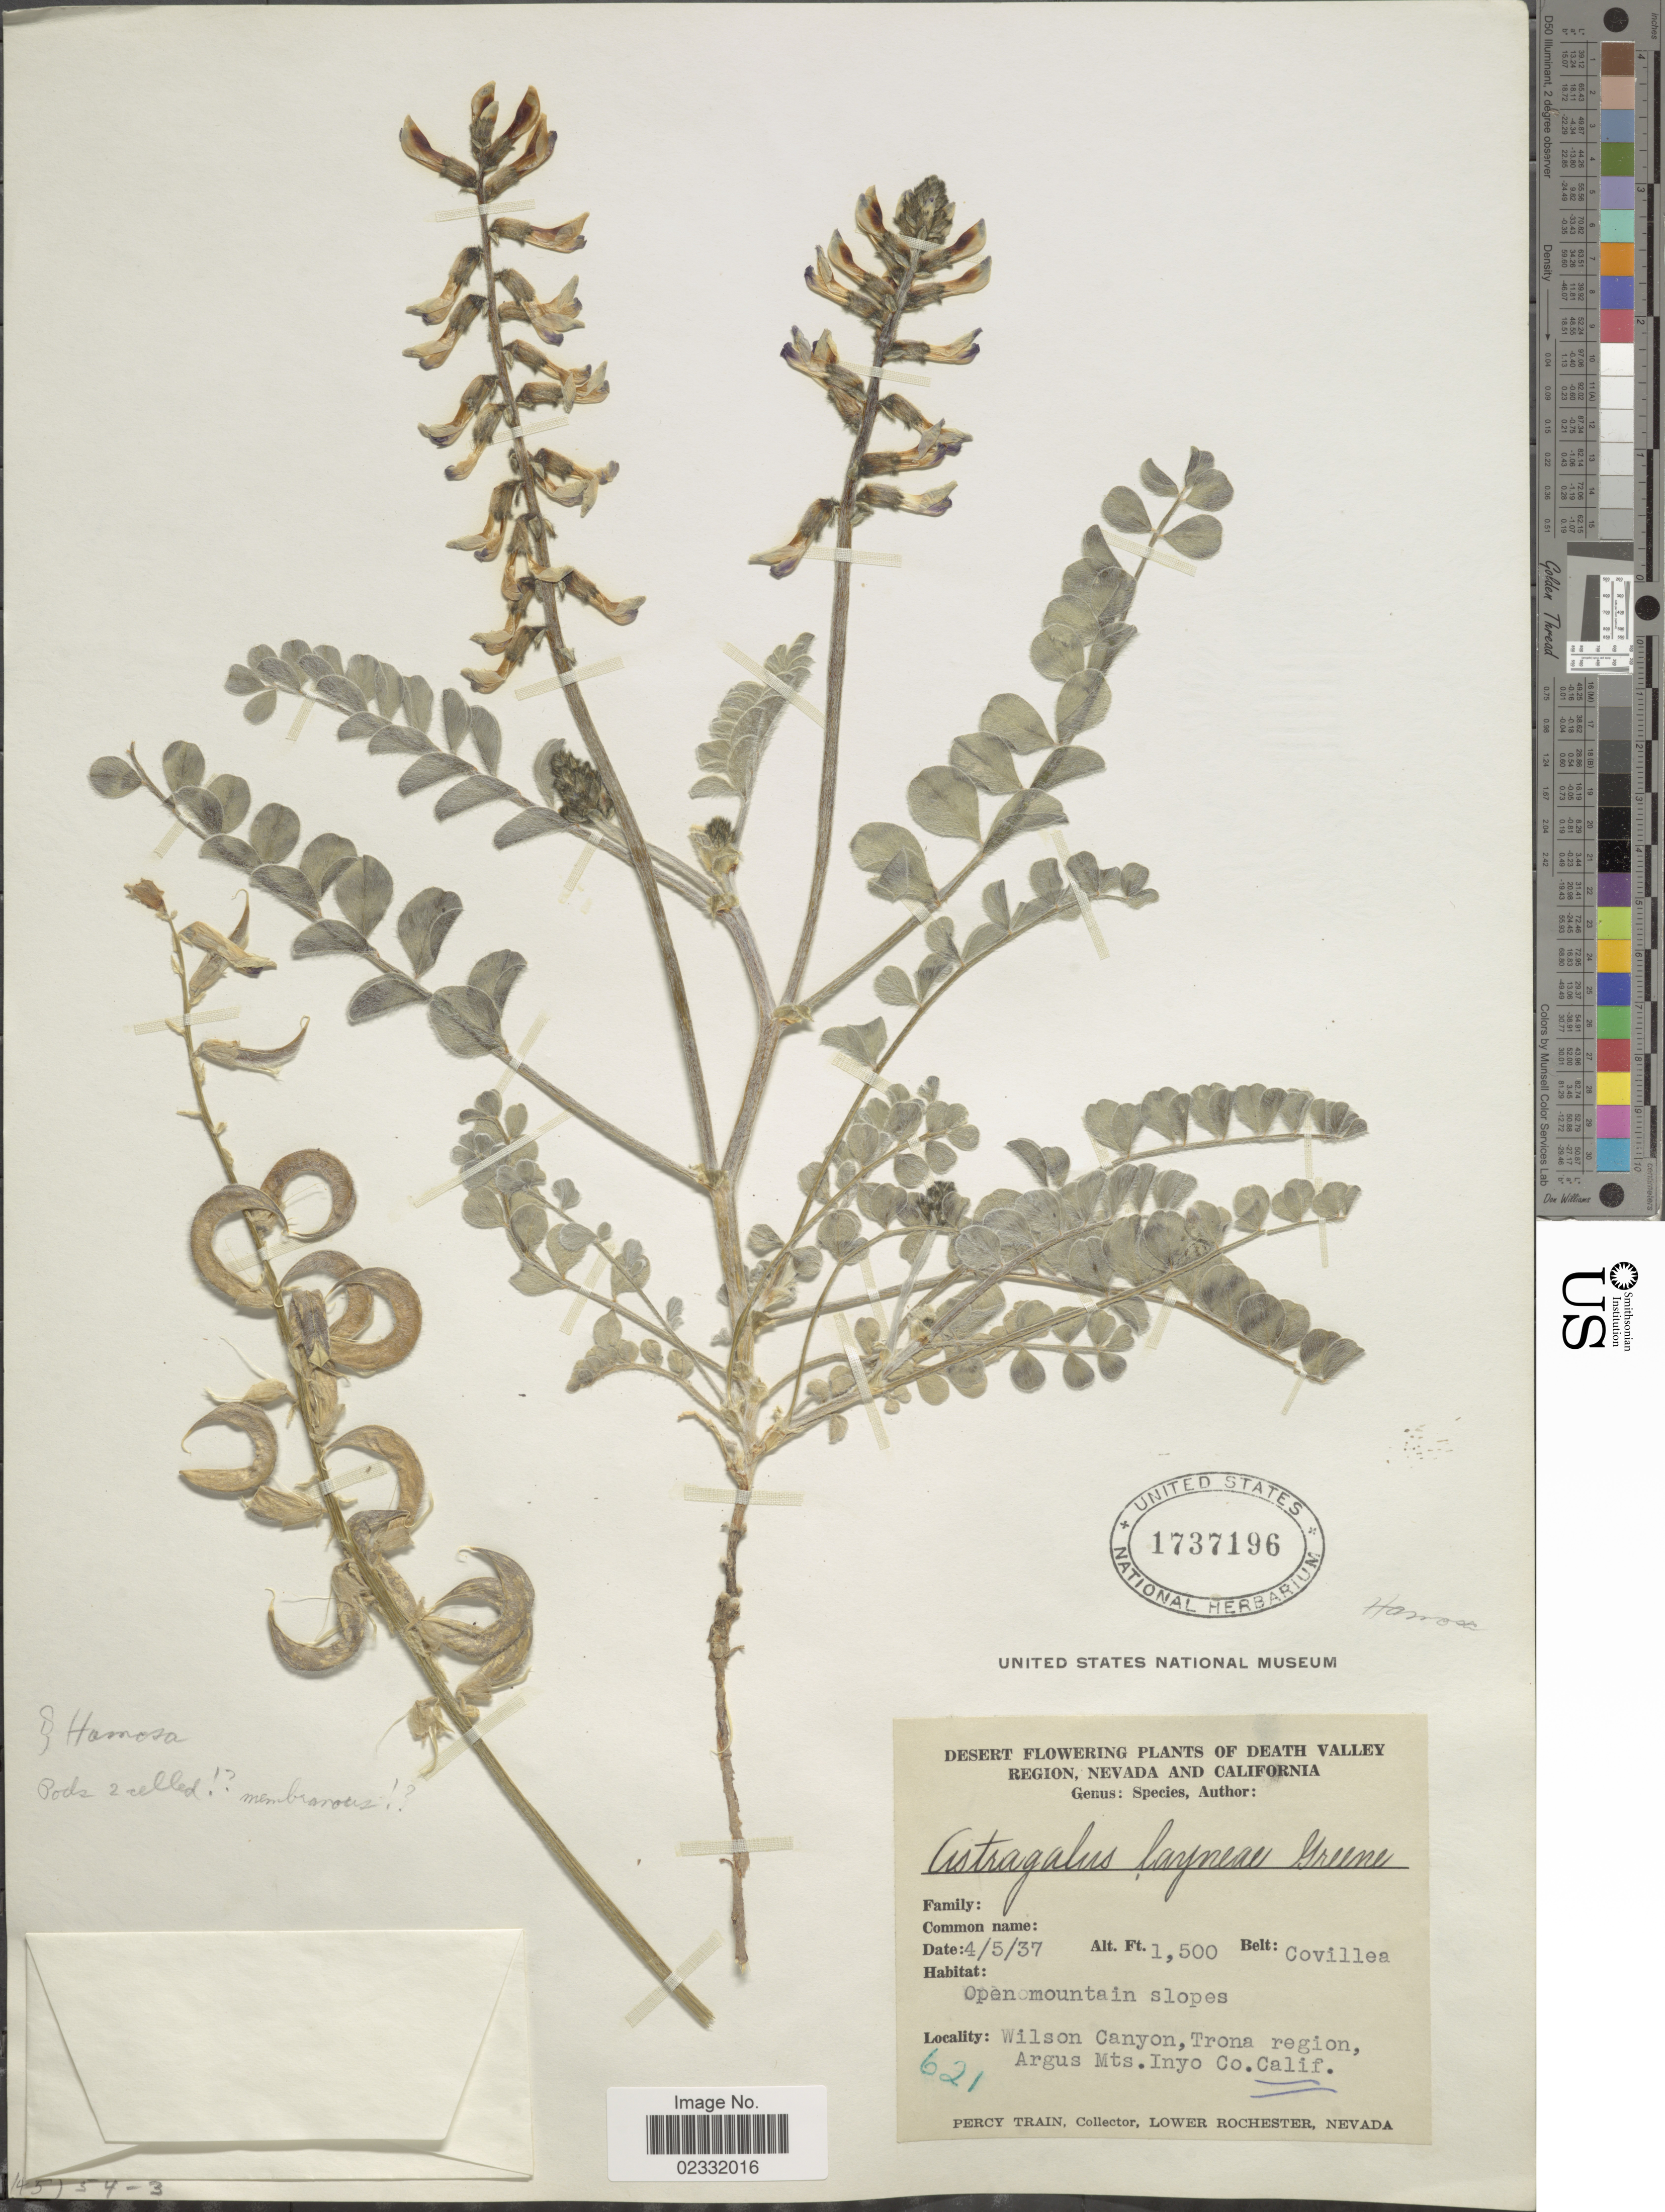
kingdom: Plantae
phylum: Tracheophyta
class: Magnoliopsida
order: Fabales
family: Fabaceae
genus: Astragalus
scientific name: Astragalus layneae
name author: Greene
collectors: P. Train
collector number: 621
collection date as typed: Transcribed d/m/y: 5/4/37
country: United States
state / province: California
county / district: Inyo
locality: Death Valley region, Nevada and California. Wilson Canyon, Trona Region, Argus Mts. Inyo Co.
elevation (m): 457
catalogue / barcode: US 1737196